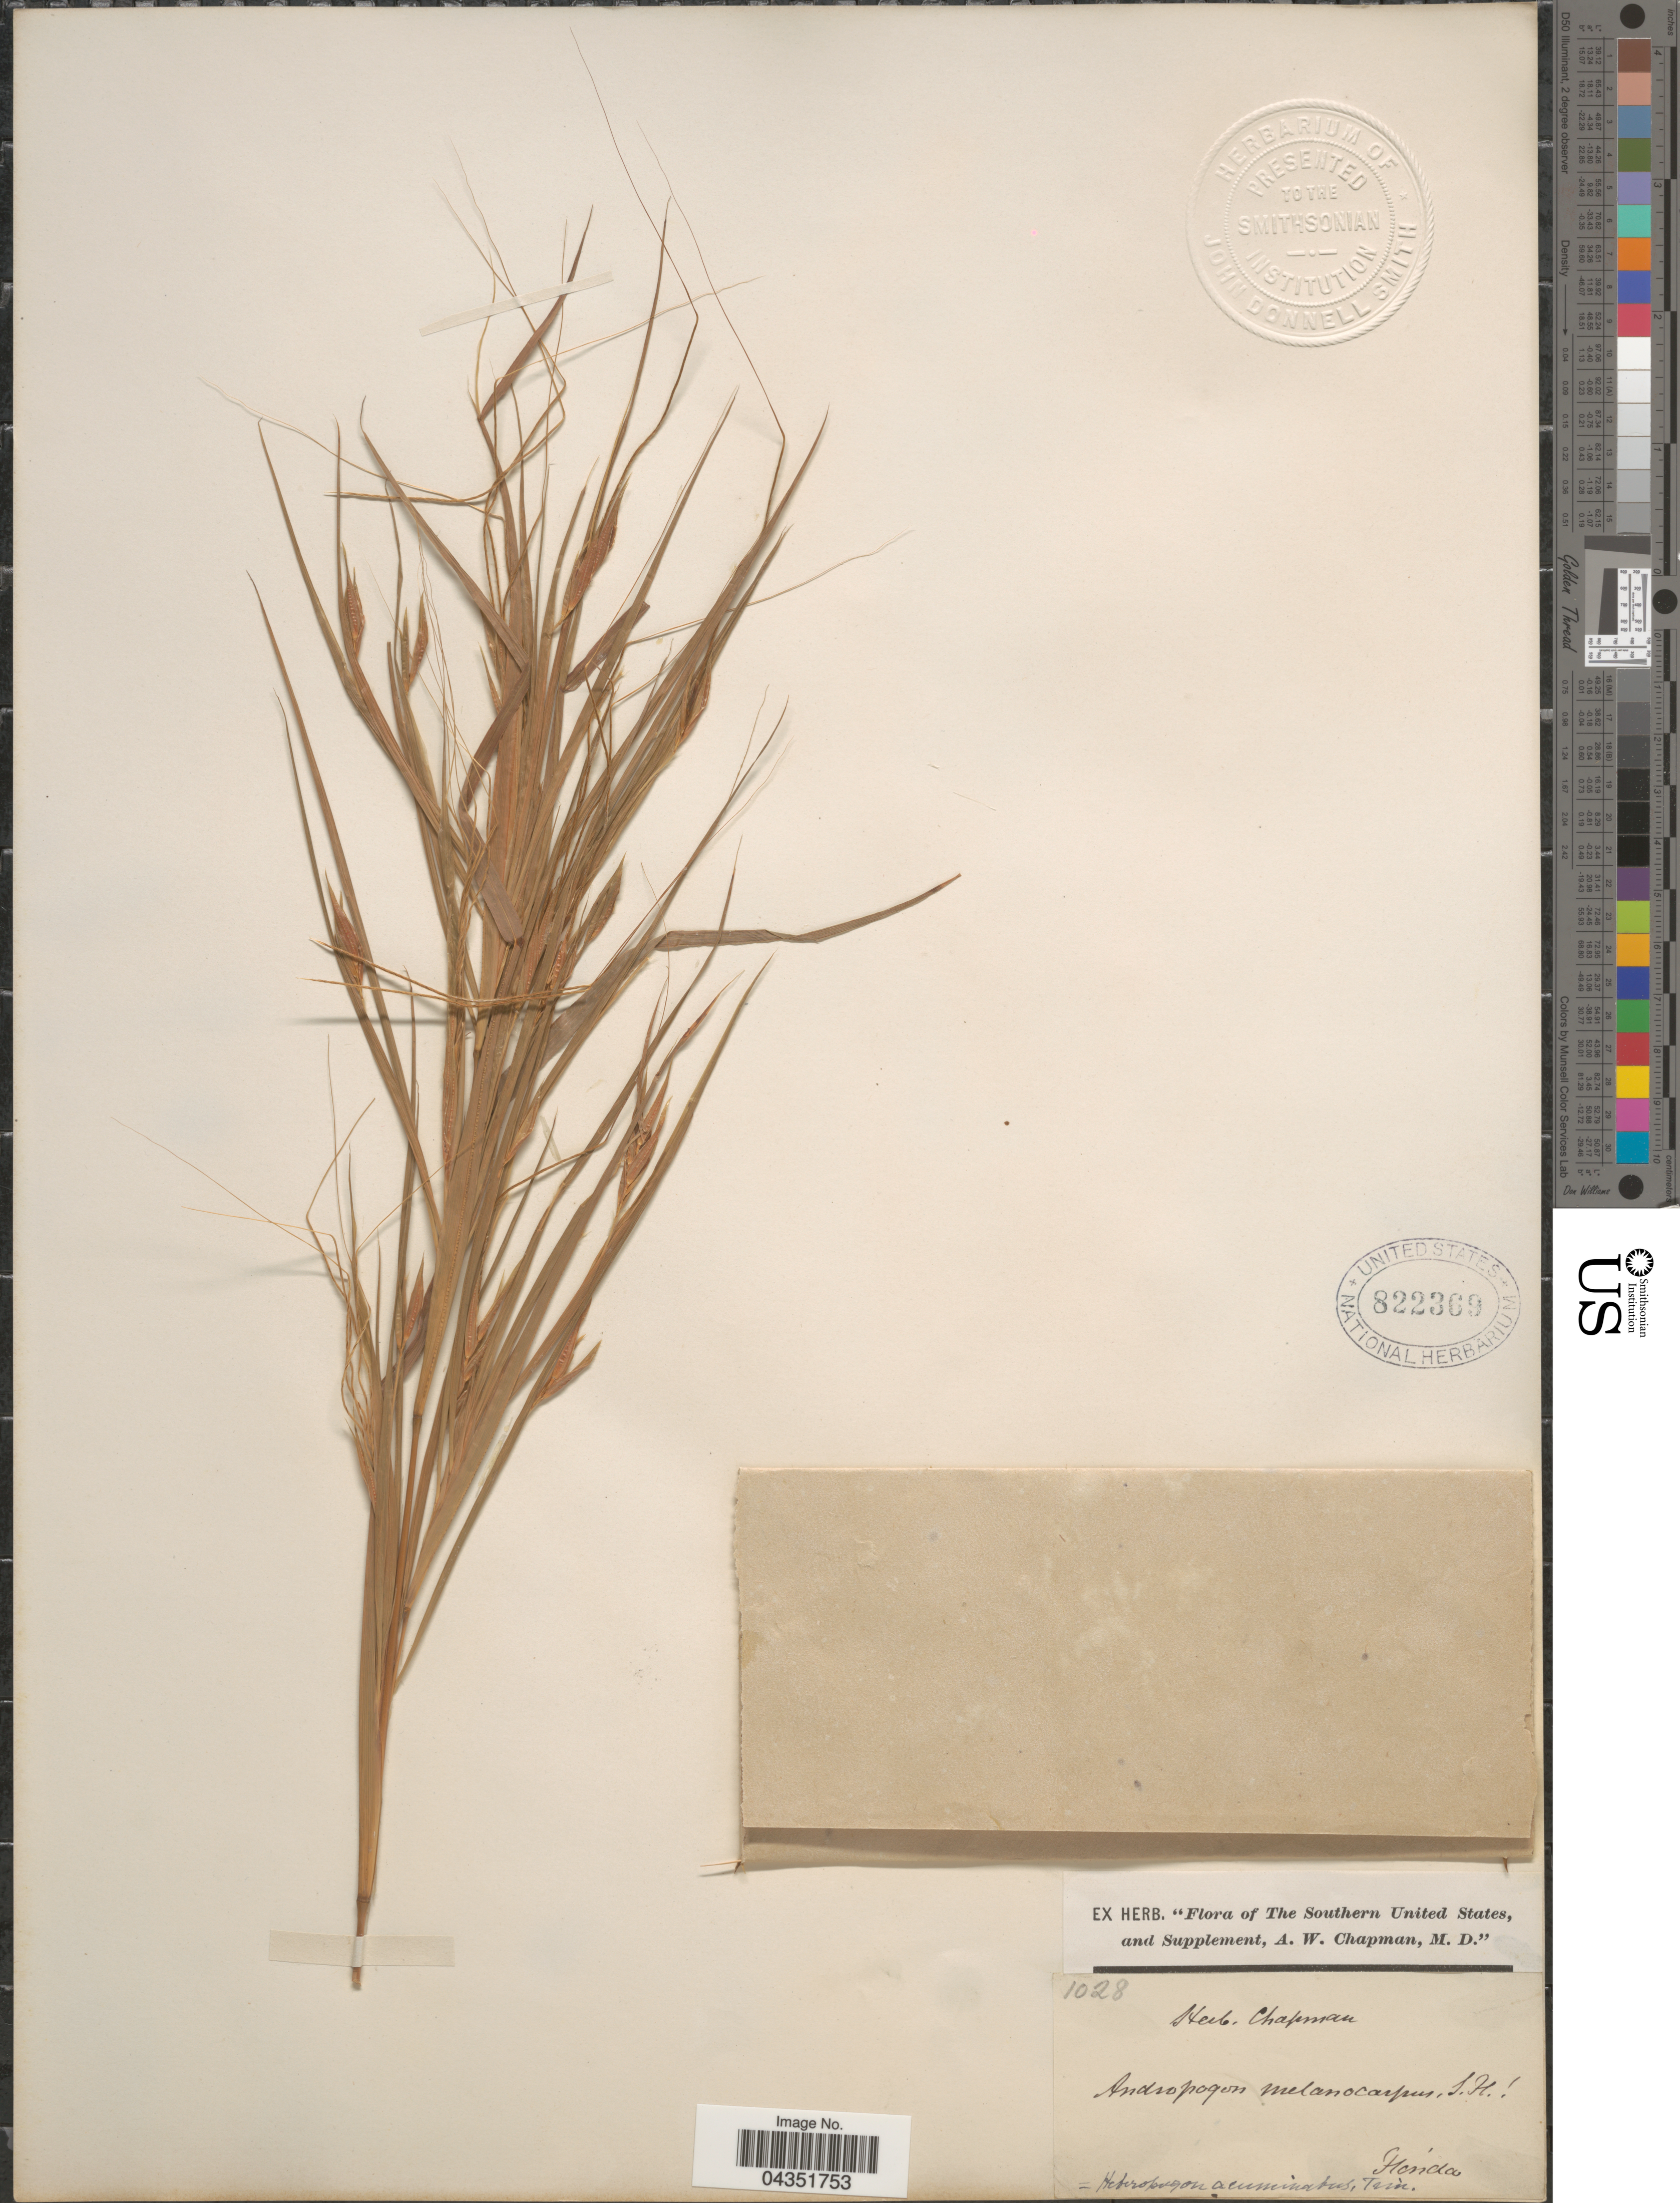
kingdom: Plantae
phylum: Tracheophyta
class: Liliopsida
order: Poales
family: Poaceae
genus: Heteropogon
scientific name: Heteropogon melanocarpus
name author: (Elliott) Benth.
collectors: ex herb. Chapman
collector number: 1028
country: United States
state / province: Florida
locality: The Southern United States.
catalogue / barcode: US 822369